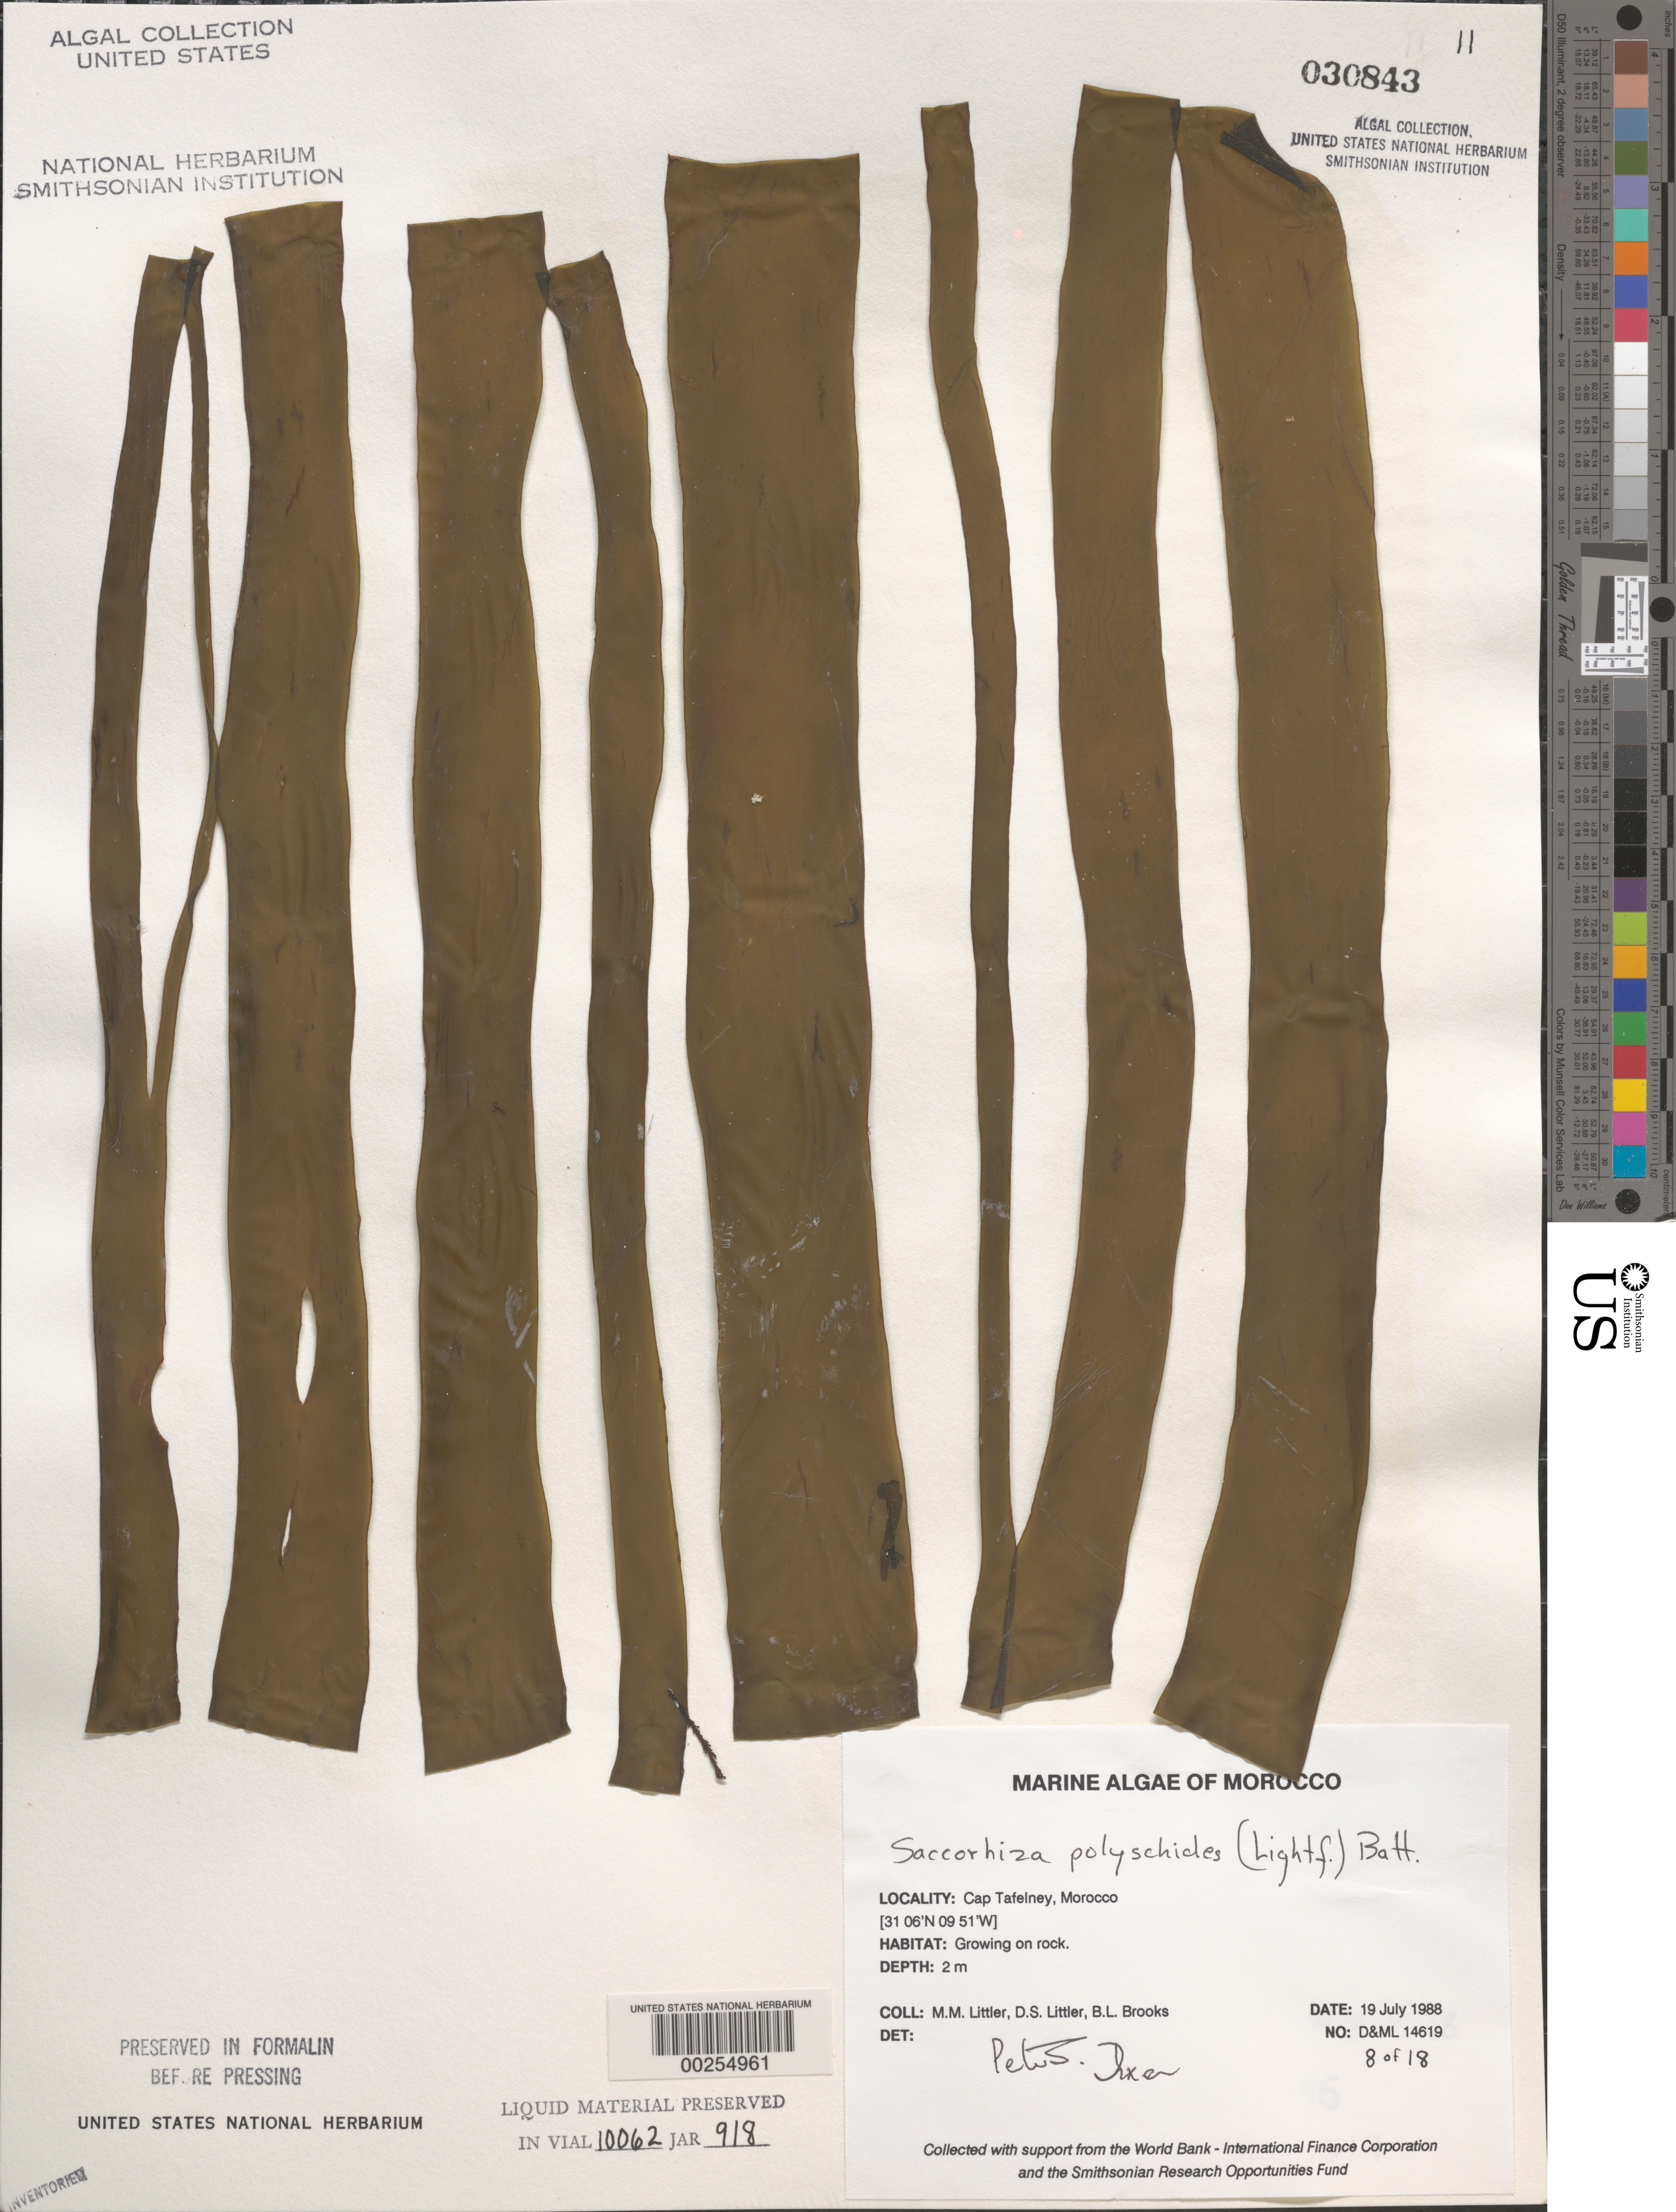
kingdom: Chromista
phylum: Foraminifera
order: Astrorhizida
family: Hyperamminidae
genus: Saccorhiza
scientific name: Saccorhiza polyschides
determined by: Dixon, P. S.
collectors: M. M. Littler, D. S. Littler & B. Brooks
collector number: D&ML 14619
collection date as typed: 19 Jul 1988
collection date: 1988-07-19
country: Morocco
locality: Cap Tafelney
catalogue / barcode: US 30843